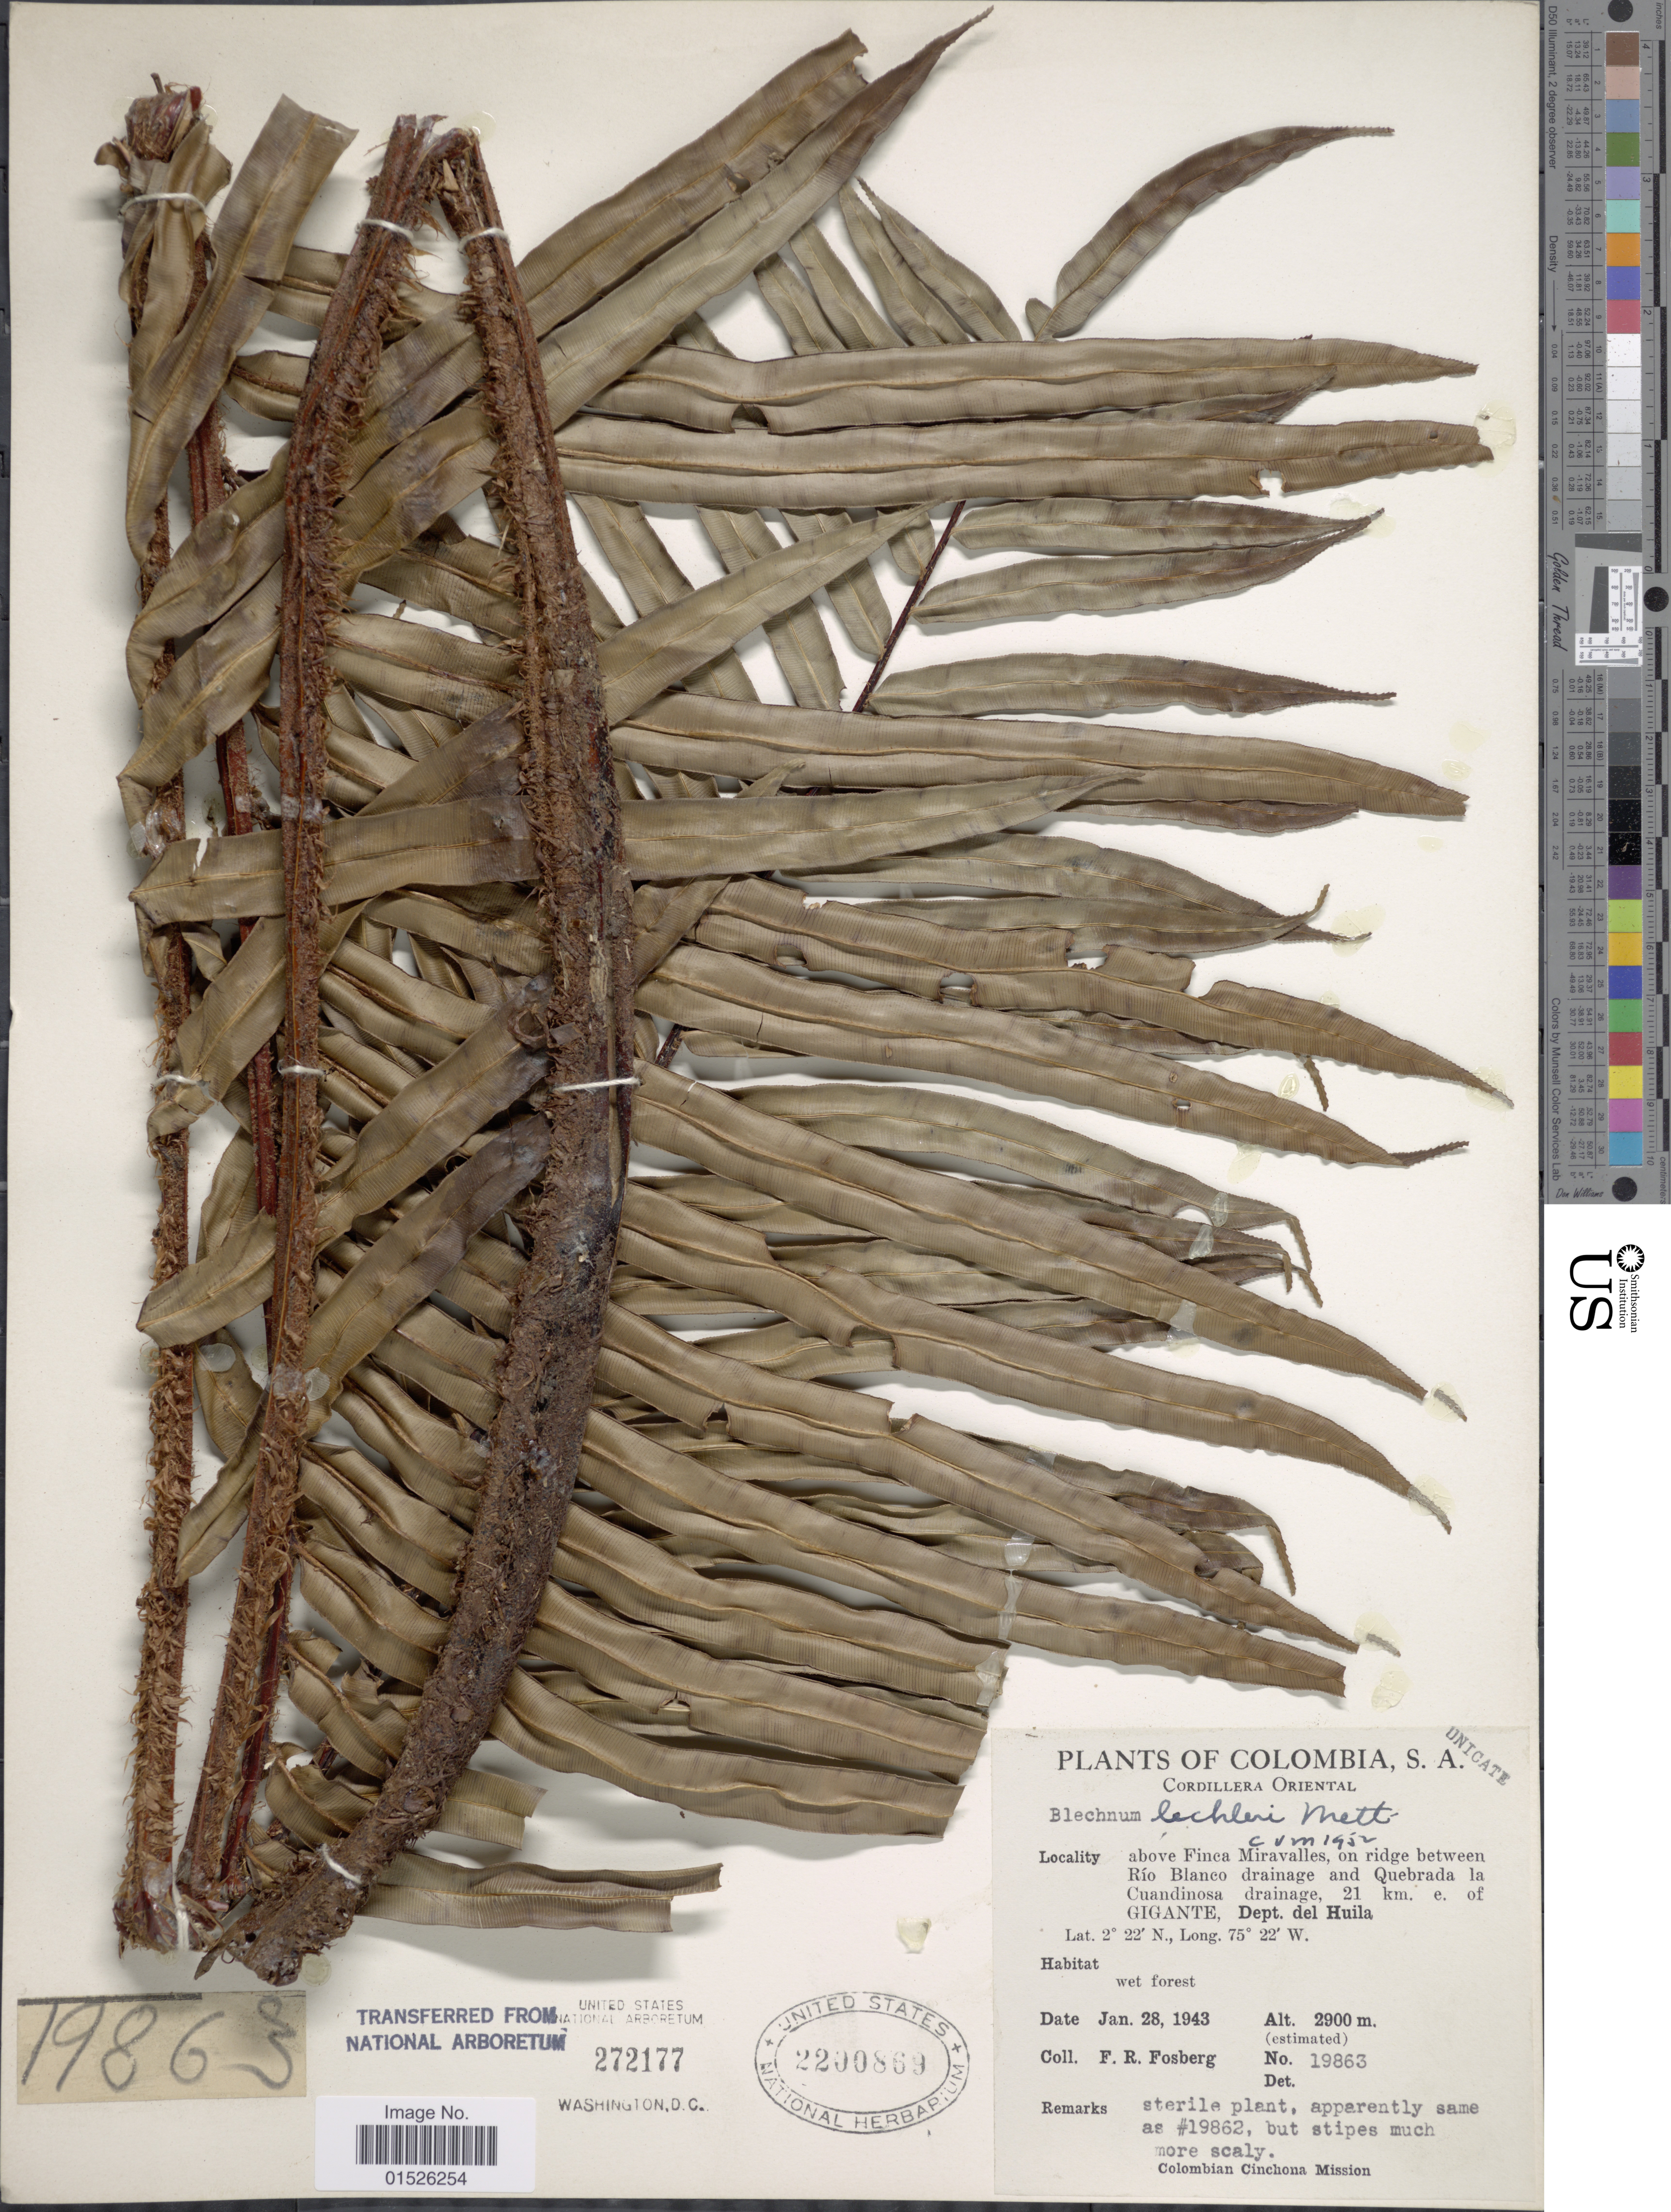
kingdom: Plantae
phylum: Tracheophyta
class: Polypodiopsida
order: Polypodiales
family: Blechnaceae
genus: Blechnum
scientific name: Blechnum lechleri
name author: Mett.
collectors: F. R. Fosberg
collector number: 19863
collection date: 1943-01-28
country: Colombia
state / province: Huila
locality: Colombia, S. A. Cordillera Oriental, above Finca Miravalles, on ridge between Rio Blanco drainage and Quebrada la Cuandinosa drainage, 21 km. e. of Gigante, Dept. del Huila.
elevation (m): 2900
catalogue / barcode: US 272177